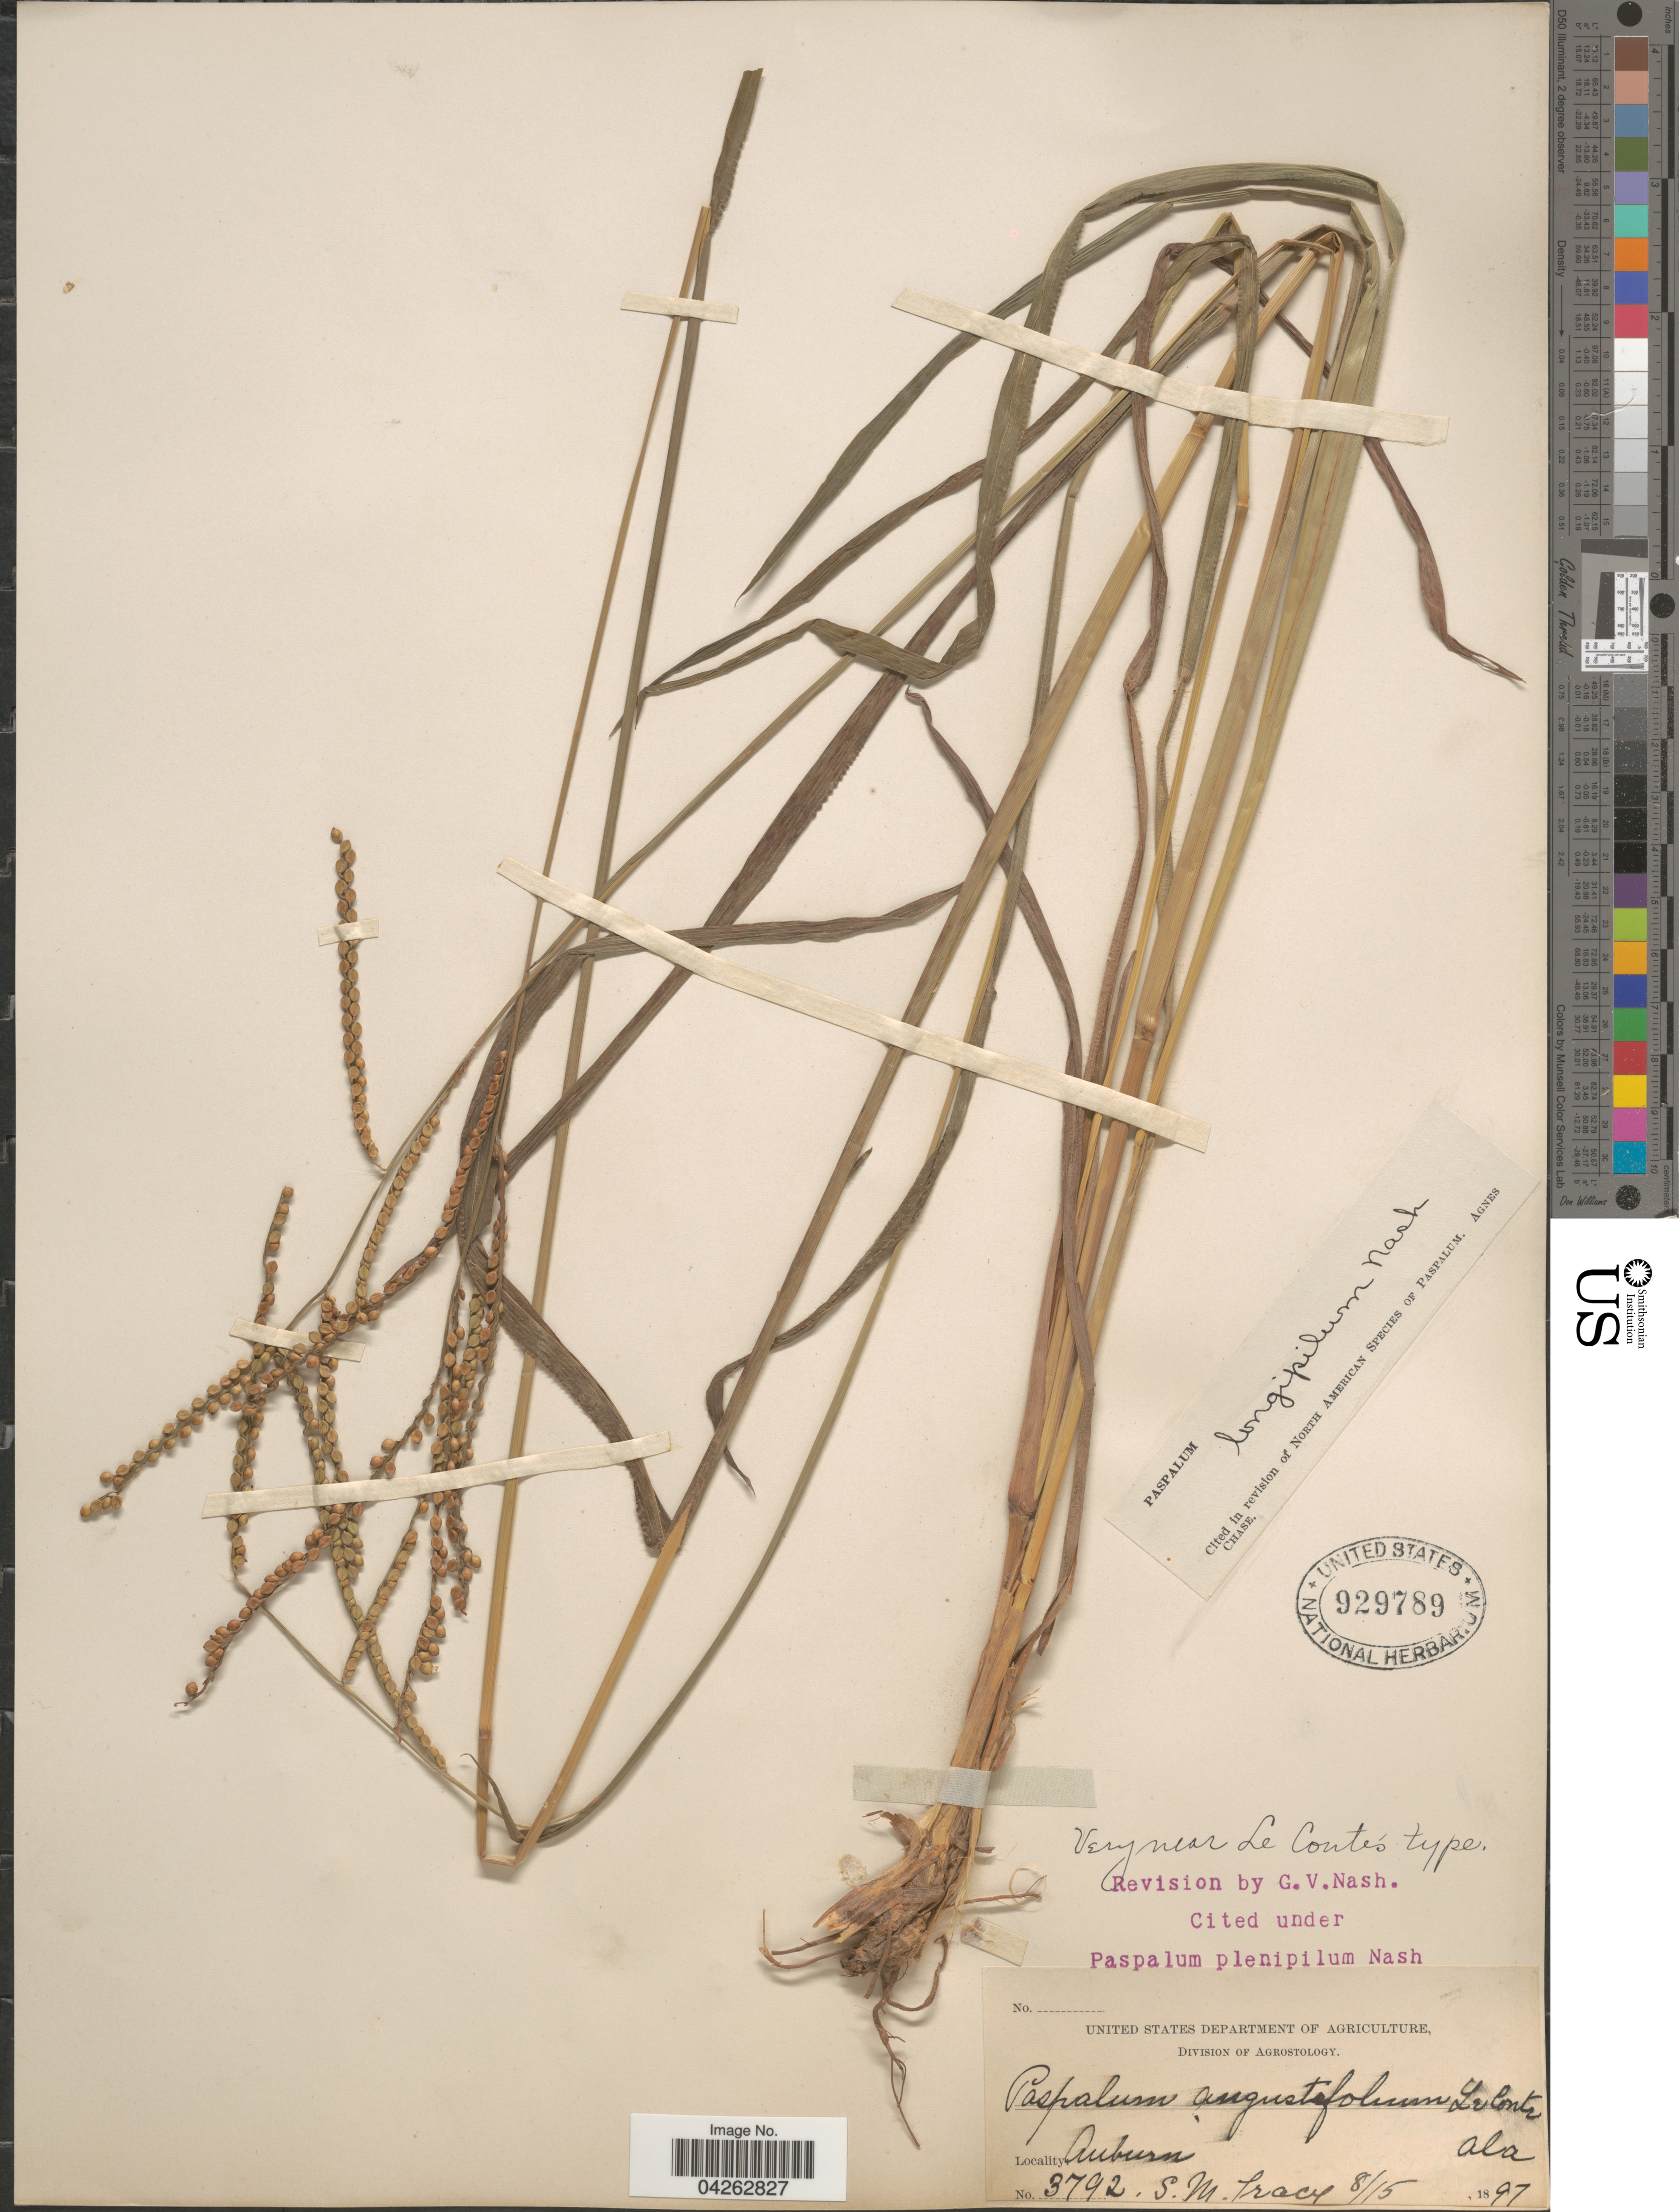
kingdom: Plantae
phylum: Tracheophyta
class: Liliopsida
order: Poales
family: Poaceae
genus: Paspalum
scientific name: Paspalum longipilum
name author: Nash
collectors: S. M. Tracy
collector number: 3792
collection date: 1897-08-15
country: United States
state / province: Alabama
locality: Auburn.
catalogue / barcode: US 929789